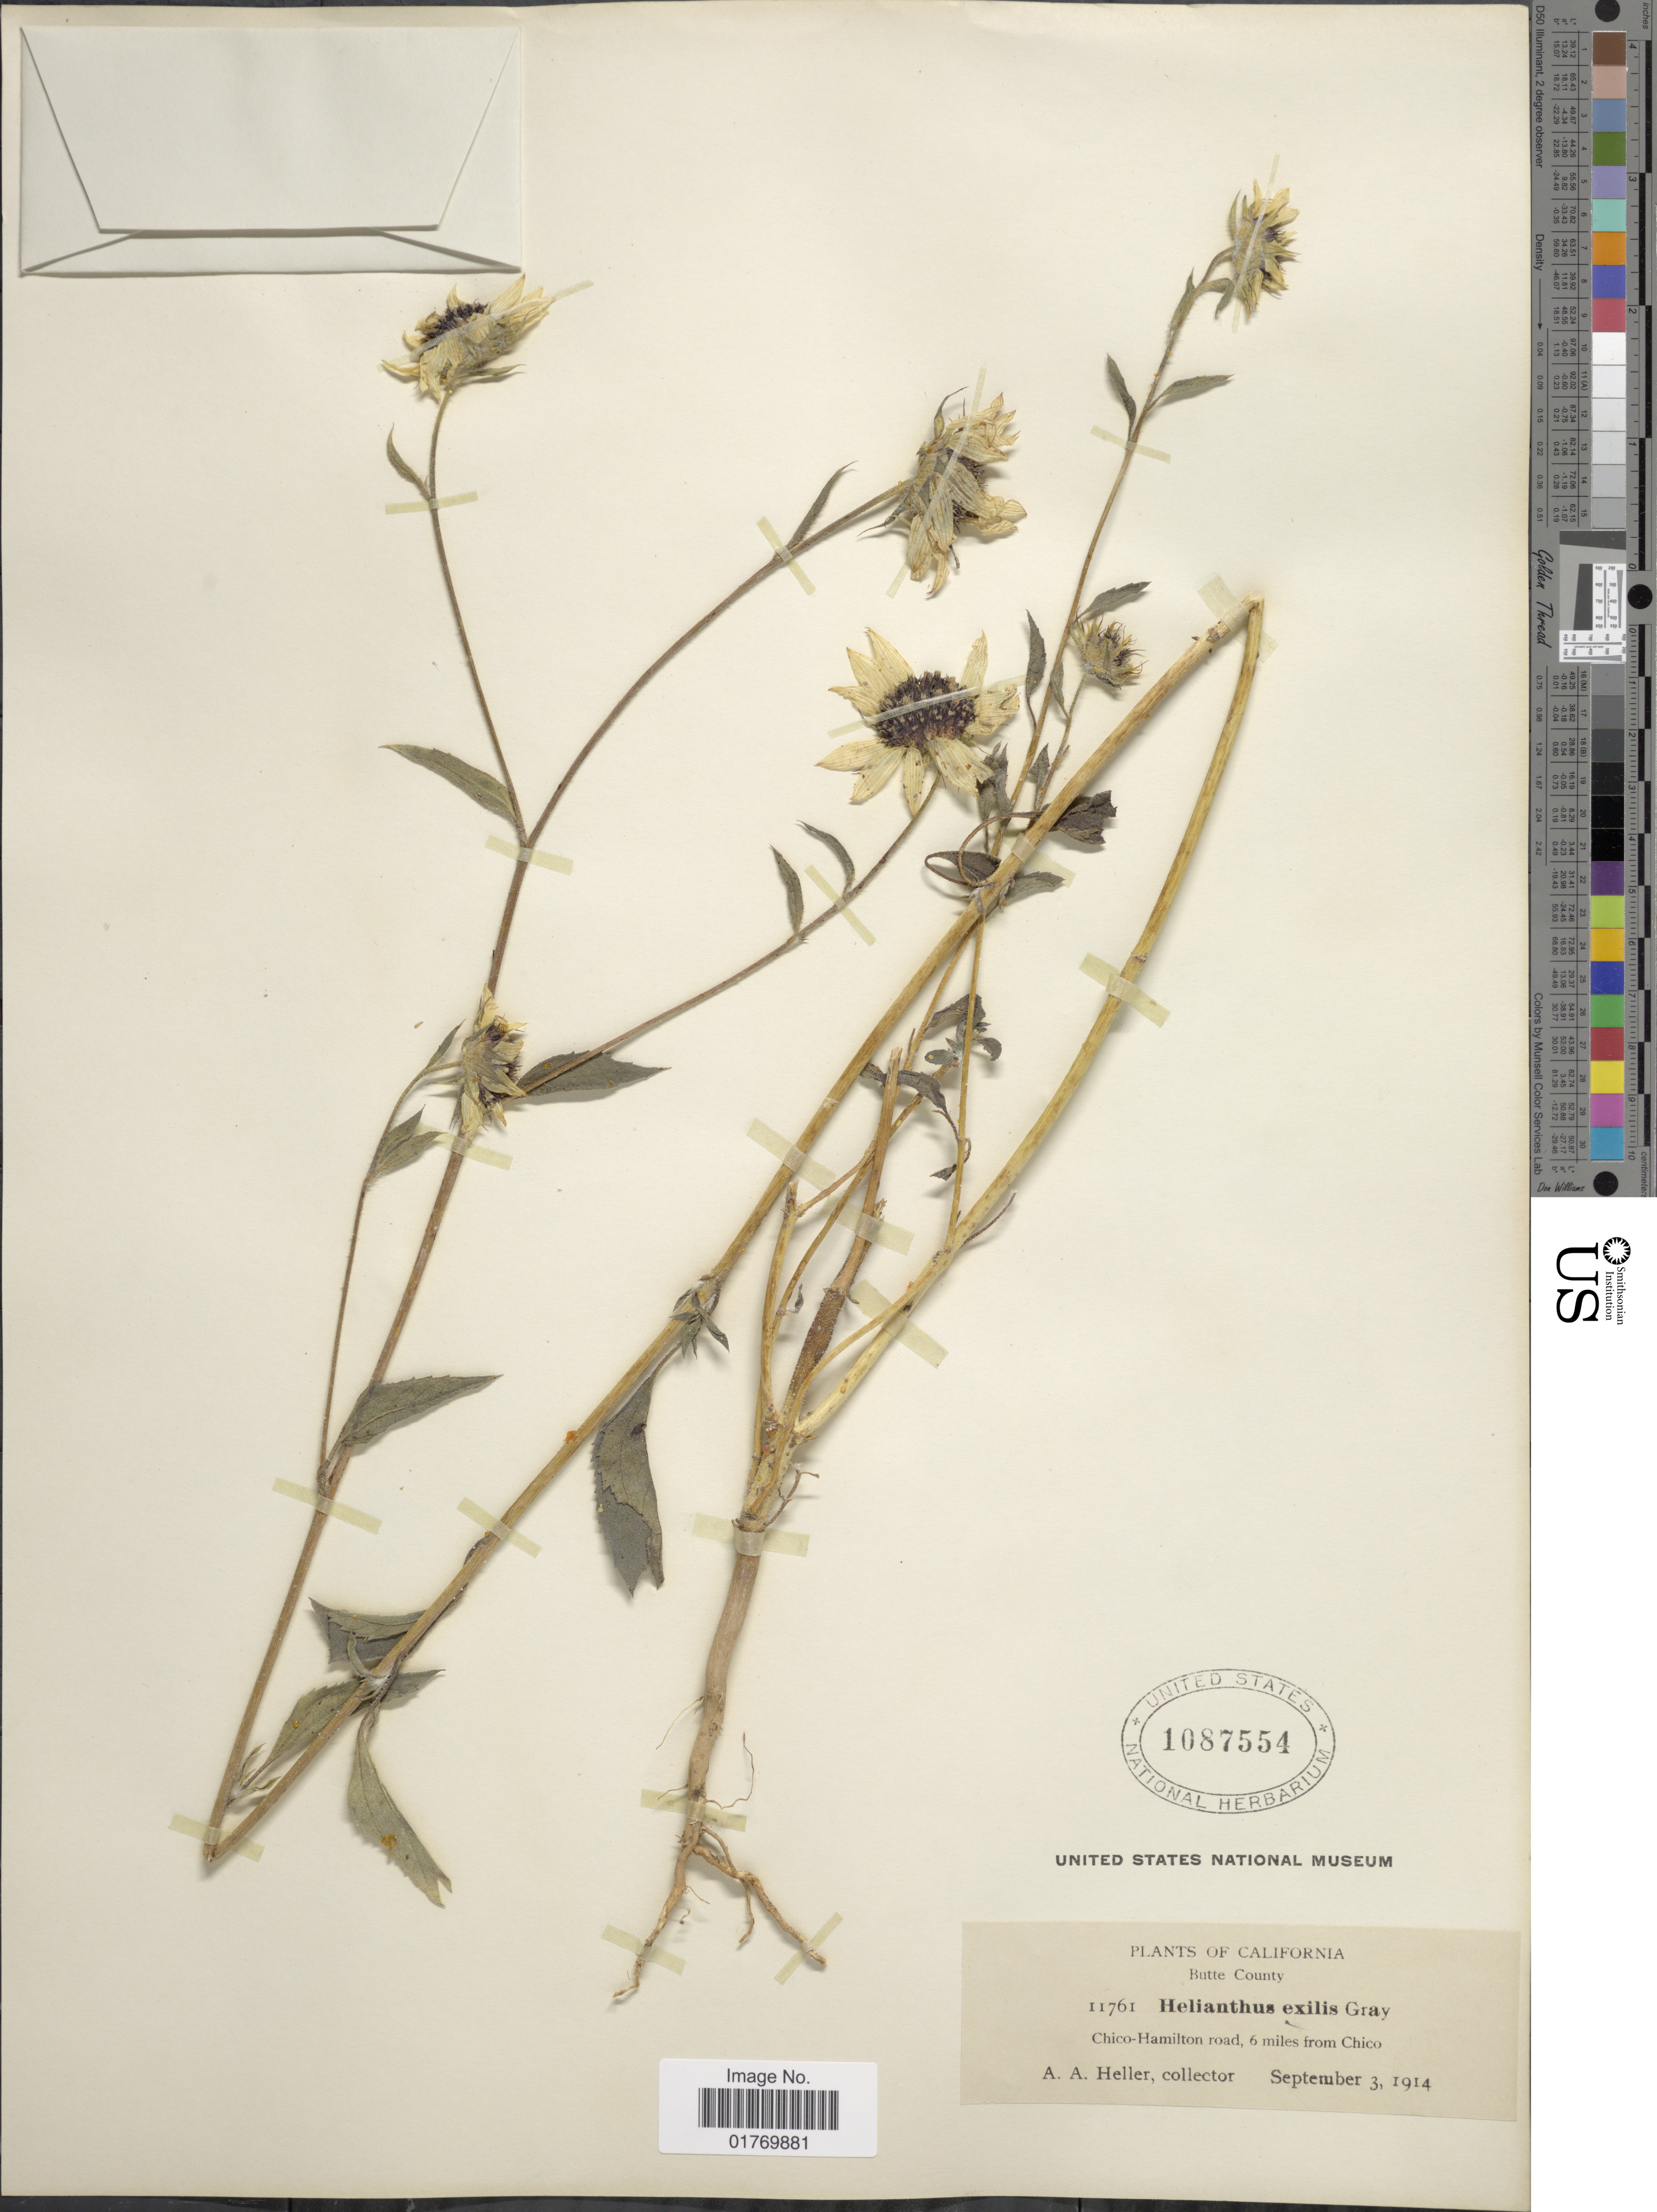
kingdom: Plantae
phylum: Tracheophyta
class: Magnoliopsida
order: Asterales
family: Asteraceae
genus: Helianthus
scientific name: Helianthus bolanderi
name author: A. Gray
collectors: A. A. Heller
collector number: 11761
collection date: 1914-09-03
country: United States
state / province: California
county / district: Butte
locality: Butte County, Chico-Hamilton road, 6 miles from Chico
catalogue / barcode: US 1087554